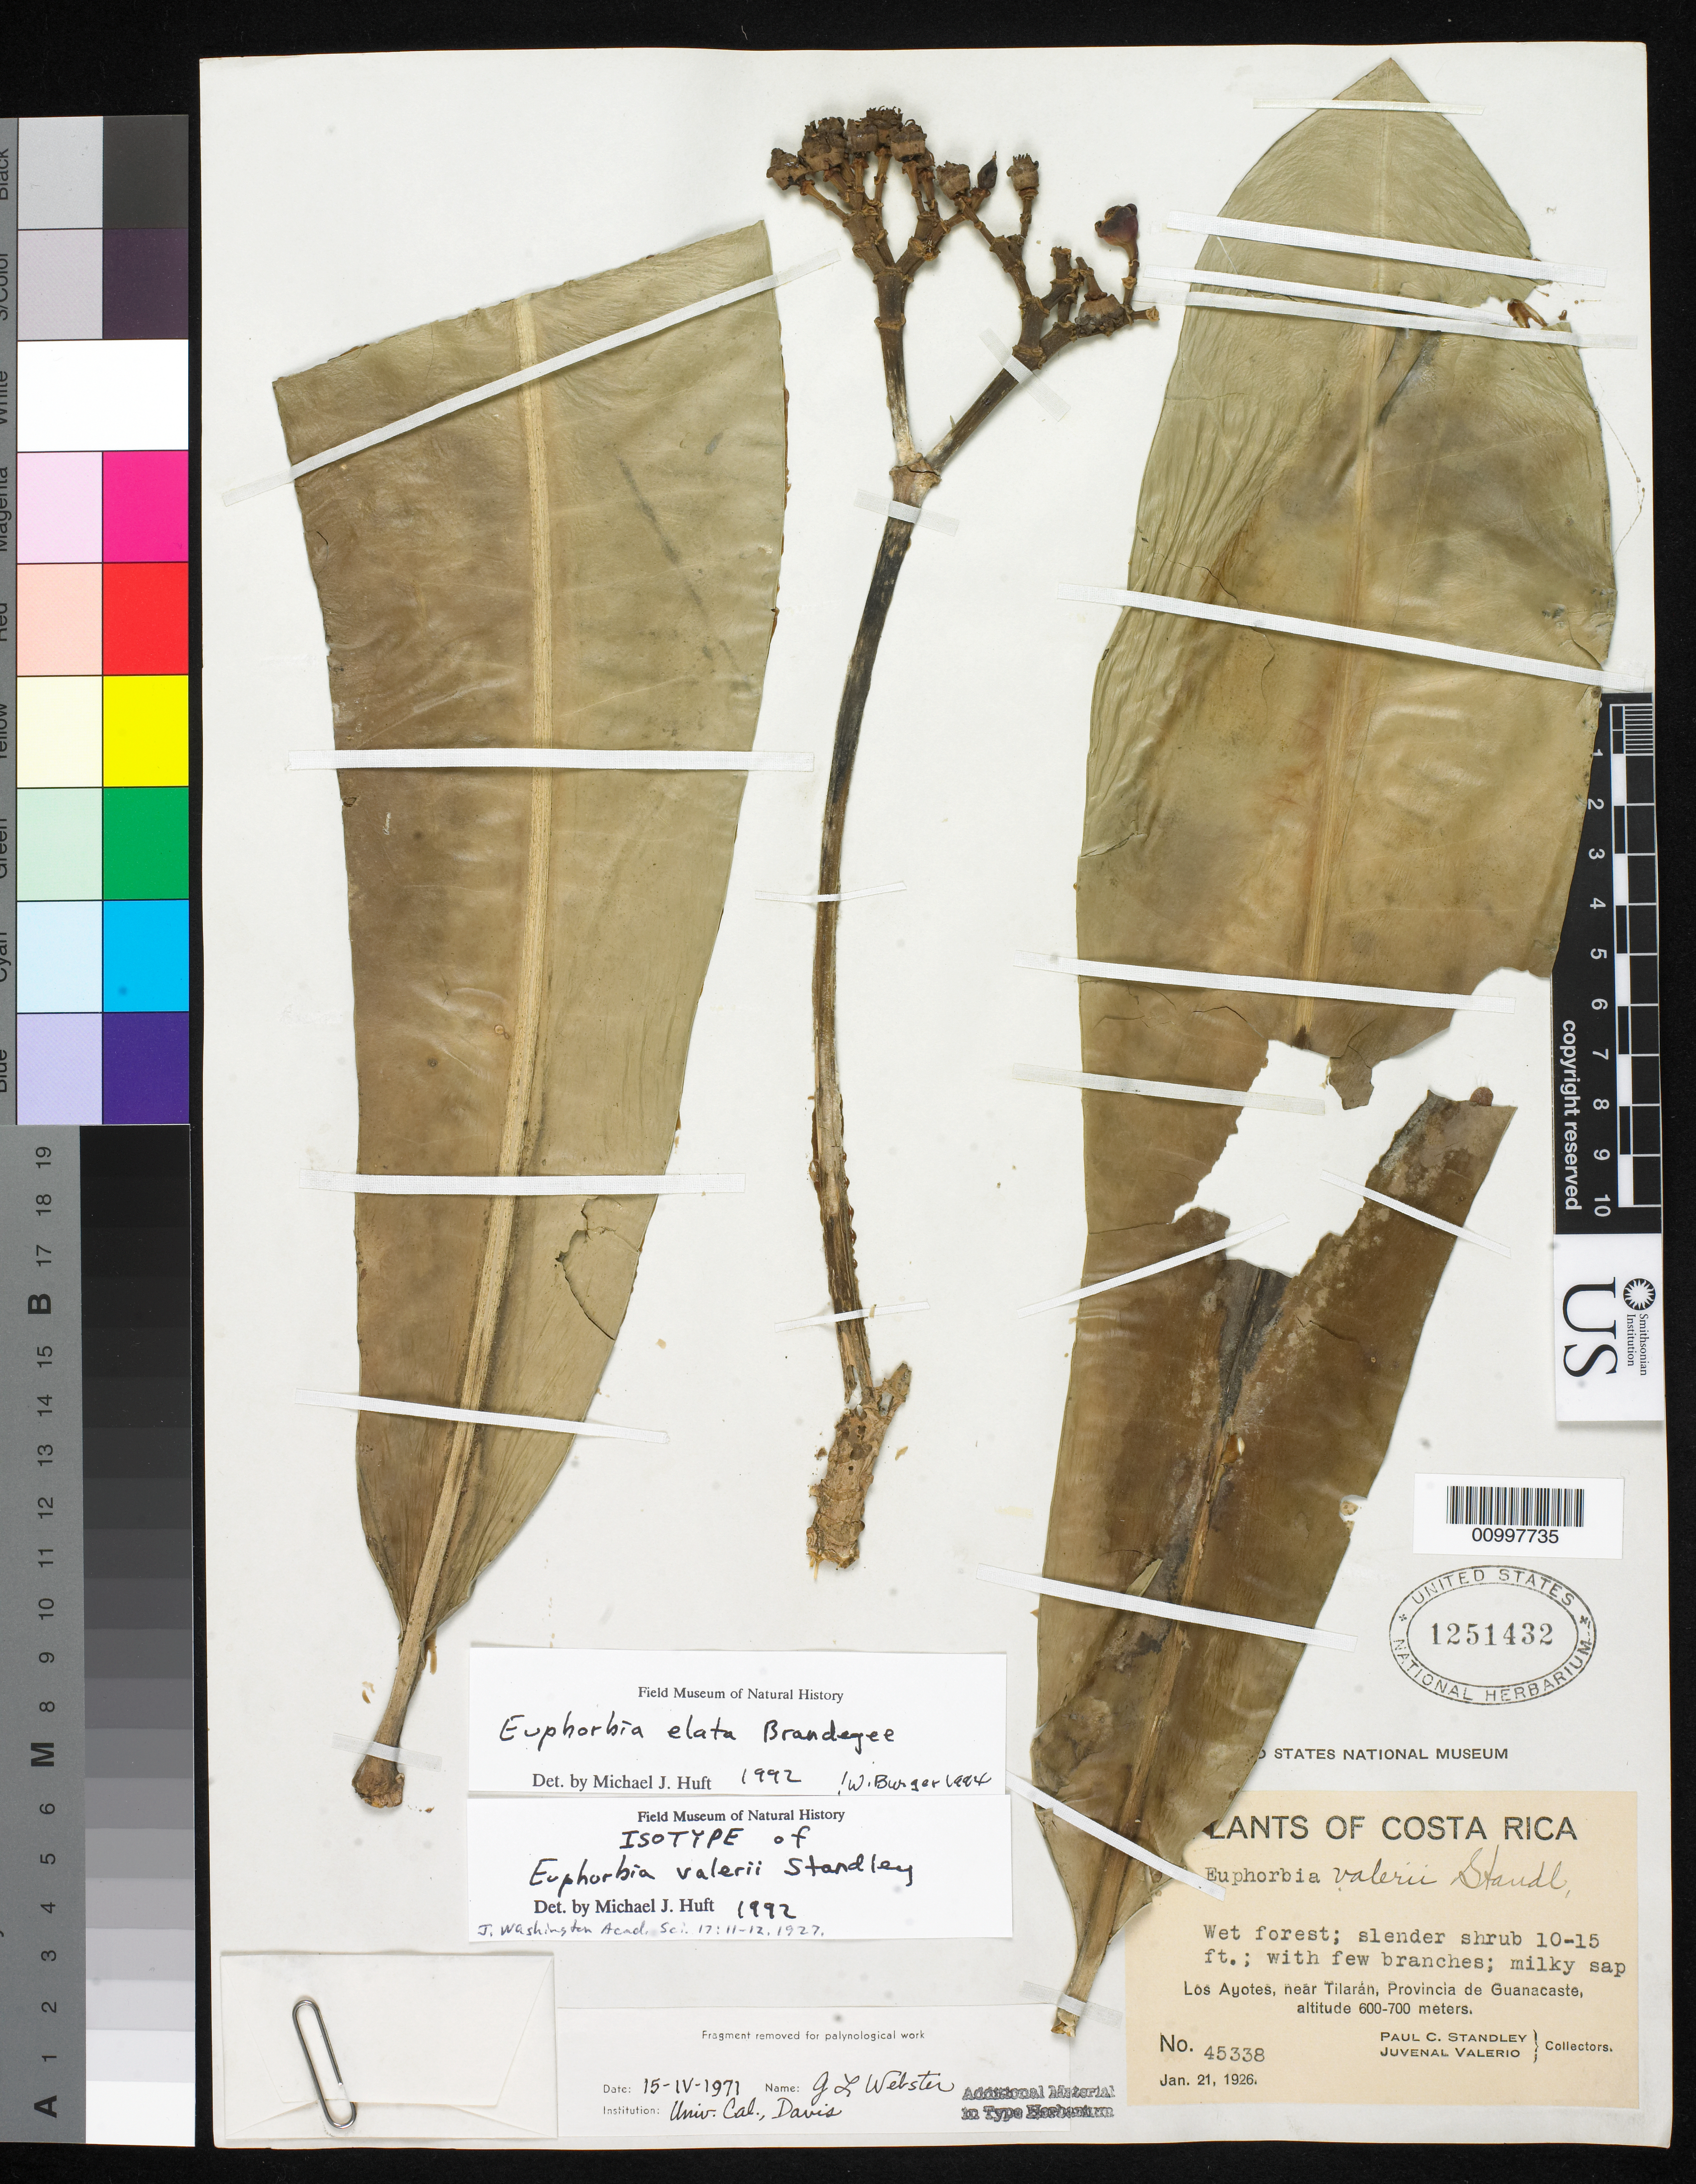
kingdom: Plantae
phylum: Tracheophyta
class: Magnoliopsida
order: Malpighiales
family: Euphorbiaceae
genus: Euphorbia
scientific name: Euphorbia valerioi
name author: Standl.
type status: Isotype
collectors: P. C. Standley & J. Valerio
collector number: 45338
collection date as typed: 21 Jan 1926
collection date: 1926-01-21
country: Costa Rica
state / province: Guanacaste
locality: Los Ayotes, near Tilarán.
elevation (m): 600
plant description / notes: Specific epithet published as "valerii" but see ICBN Art. 60.7, ex. 11.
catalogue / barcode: US 1251432